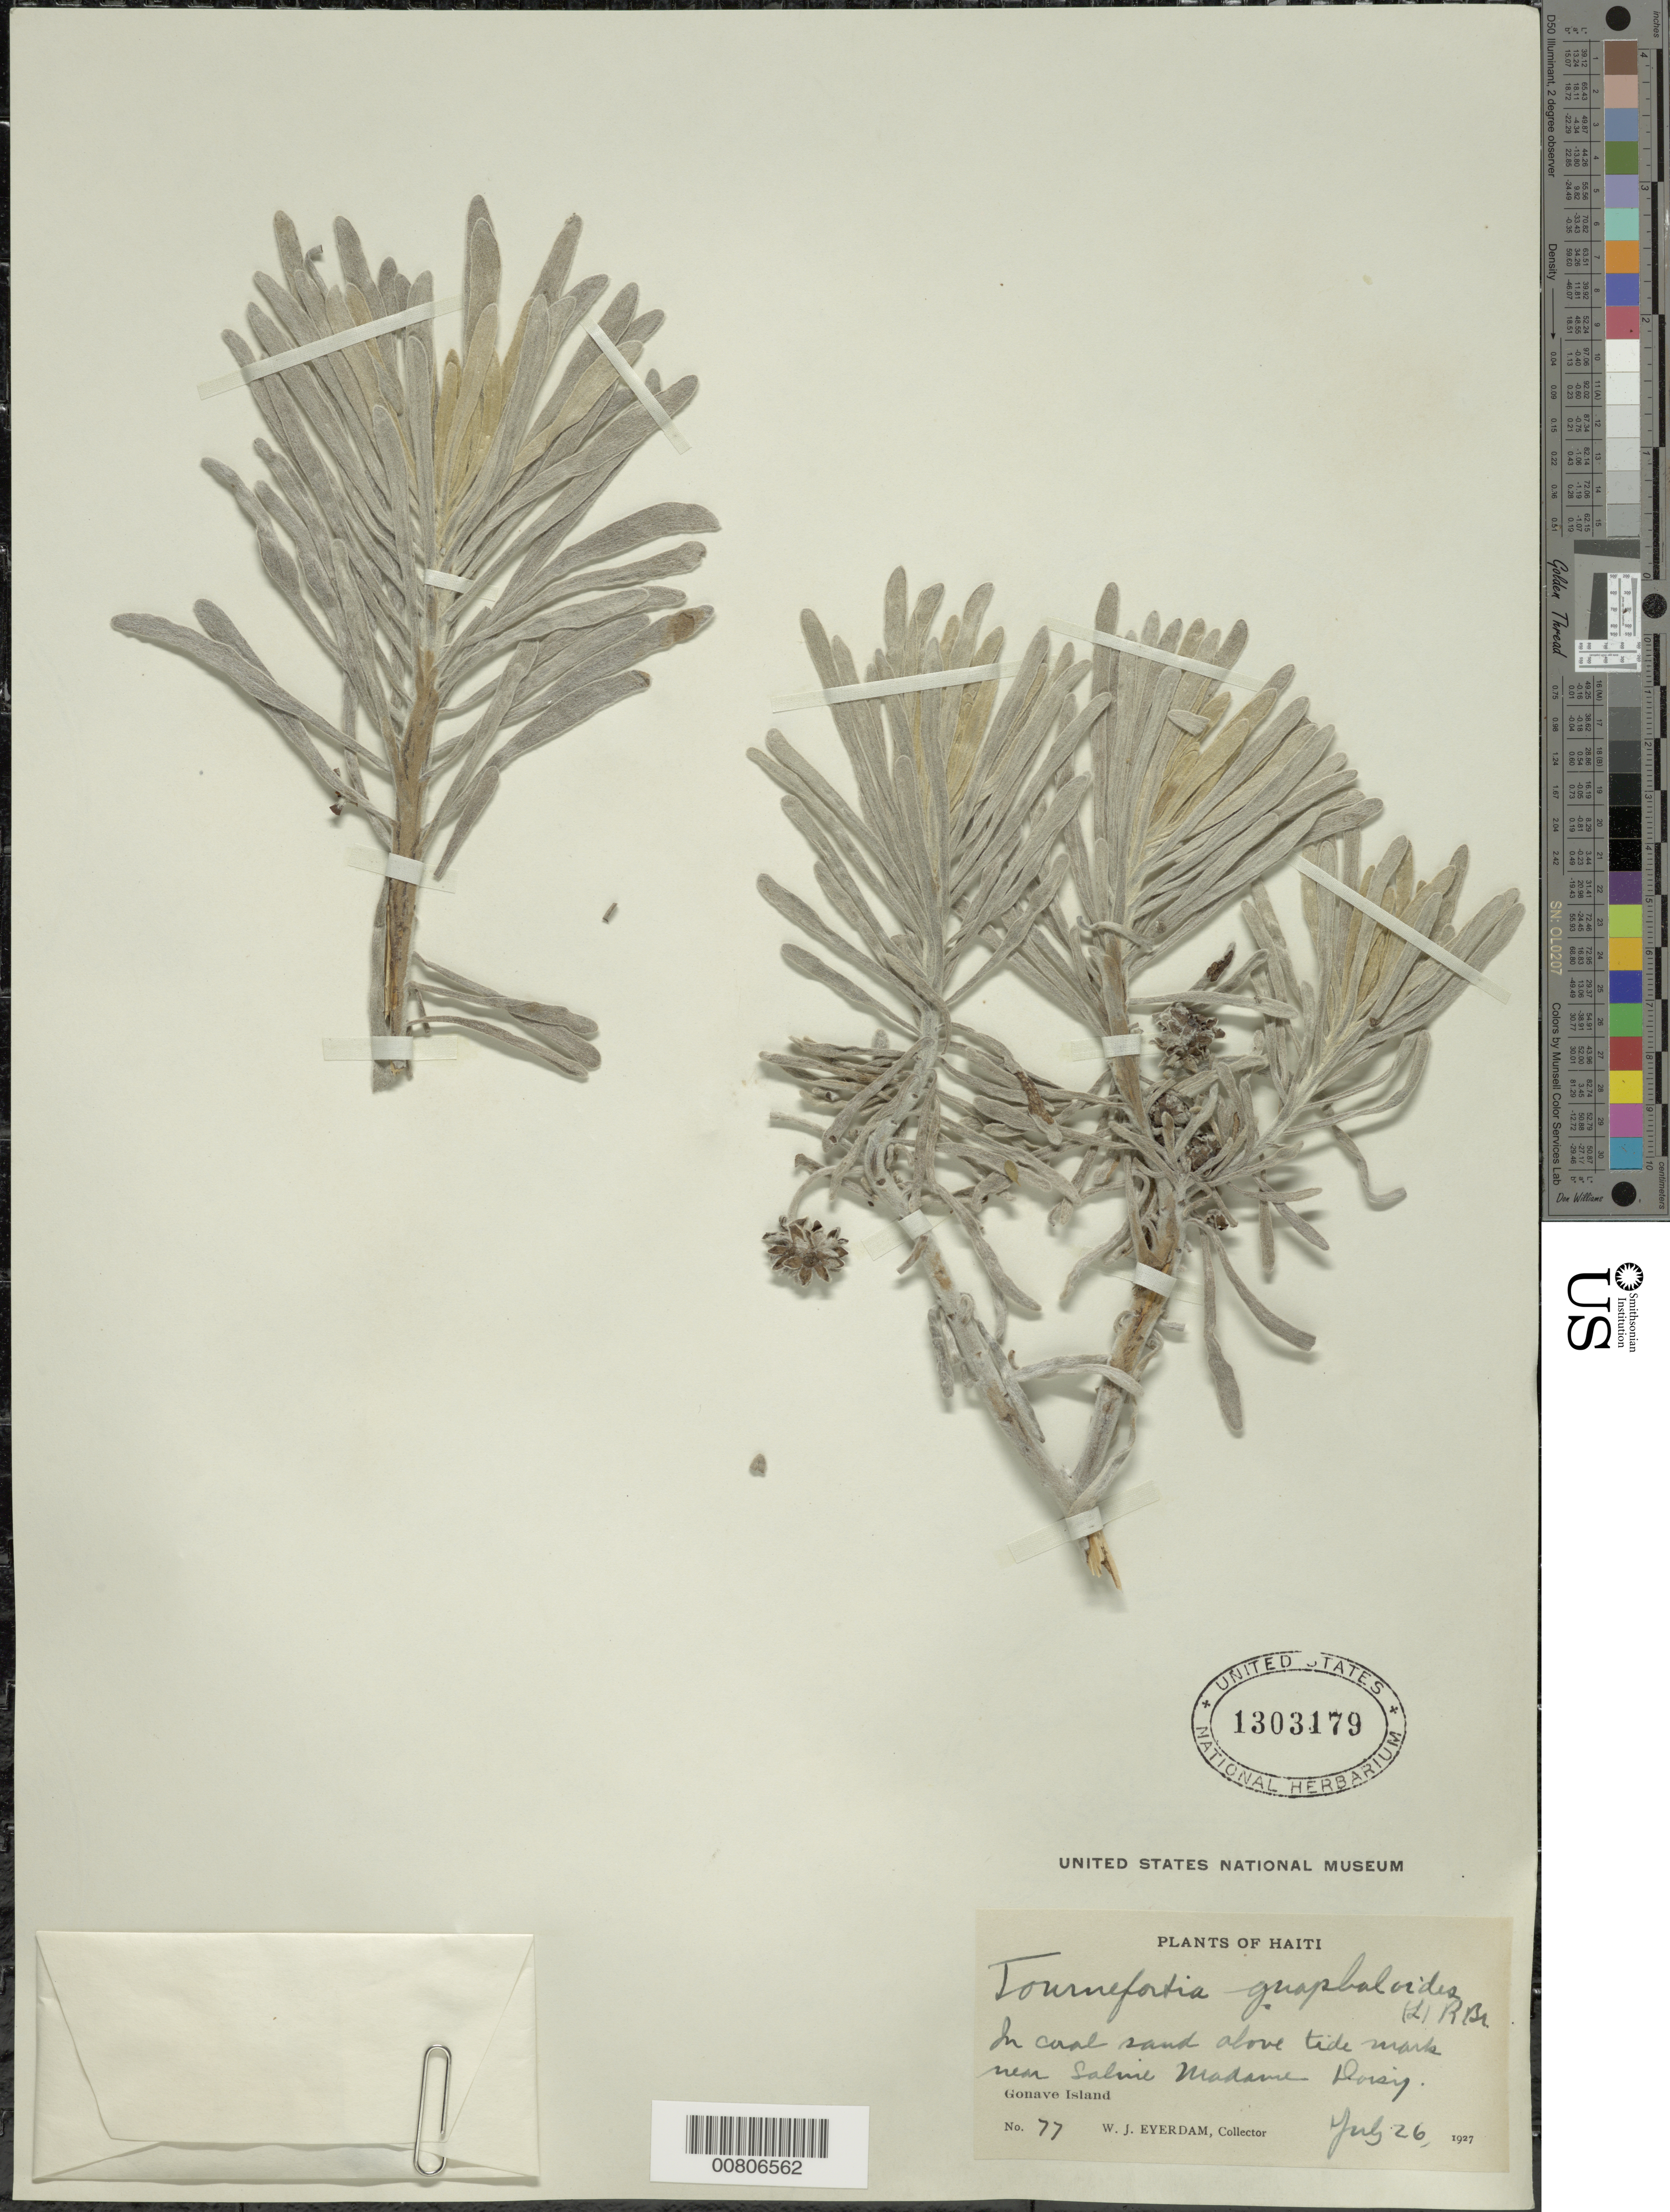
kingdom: Plantae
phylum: Tracheophyta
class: Magnoliopsida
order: Boraginales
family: Heliotropiaceae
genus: Tournefortia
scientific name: Tournefortia gnaphalodes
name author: (L.) R. Br.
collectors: W. J. Eyerdam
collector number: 77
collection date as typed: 26 Jul 1927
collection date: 1927-07-26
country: Haiti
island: Hispaniola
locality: Gonave Island, near Saline Madame Daisy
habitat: Coral sand above tide mark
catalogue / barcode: US 1303179